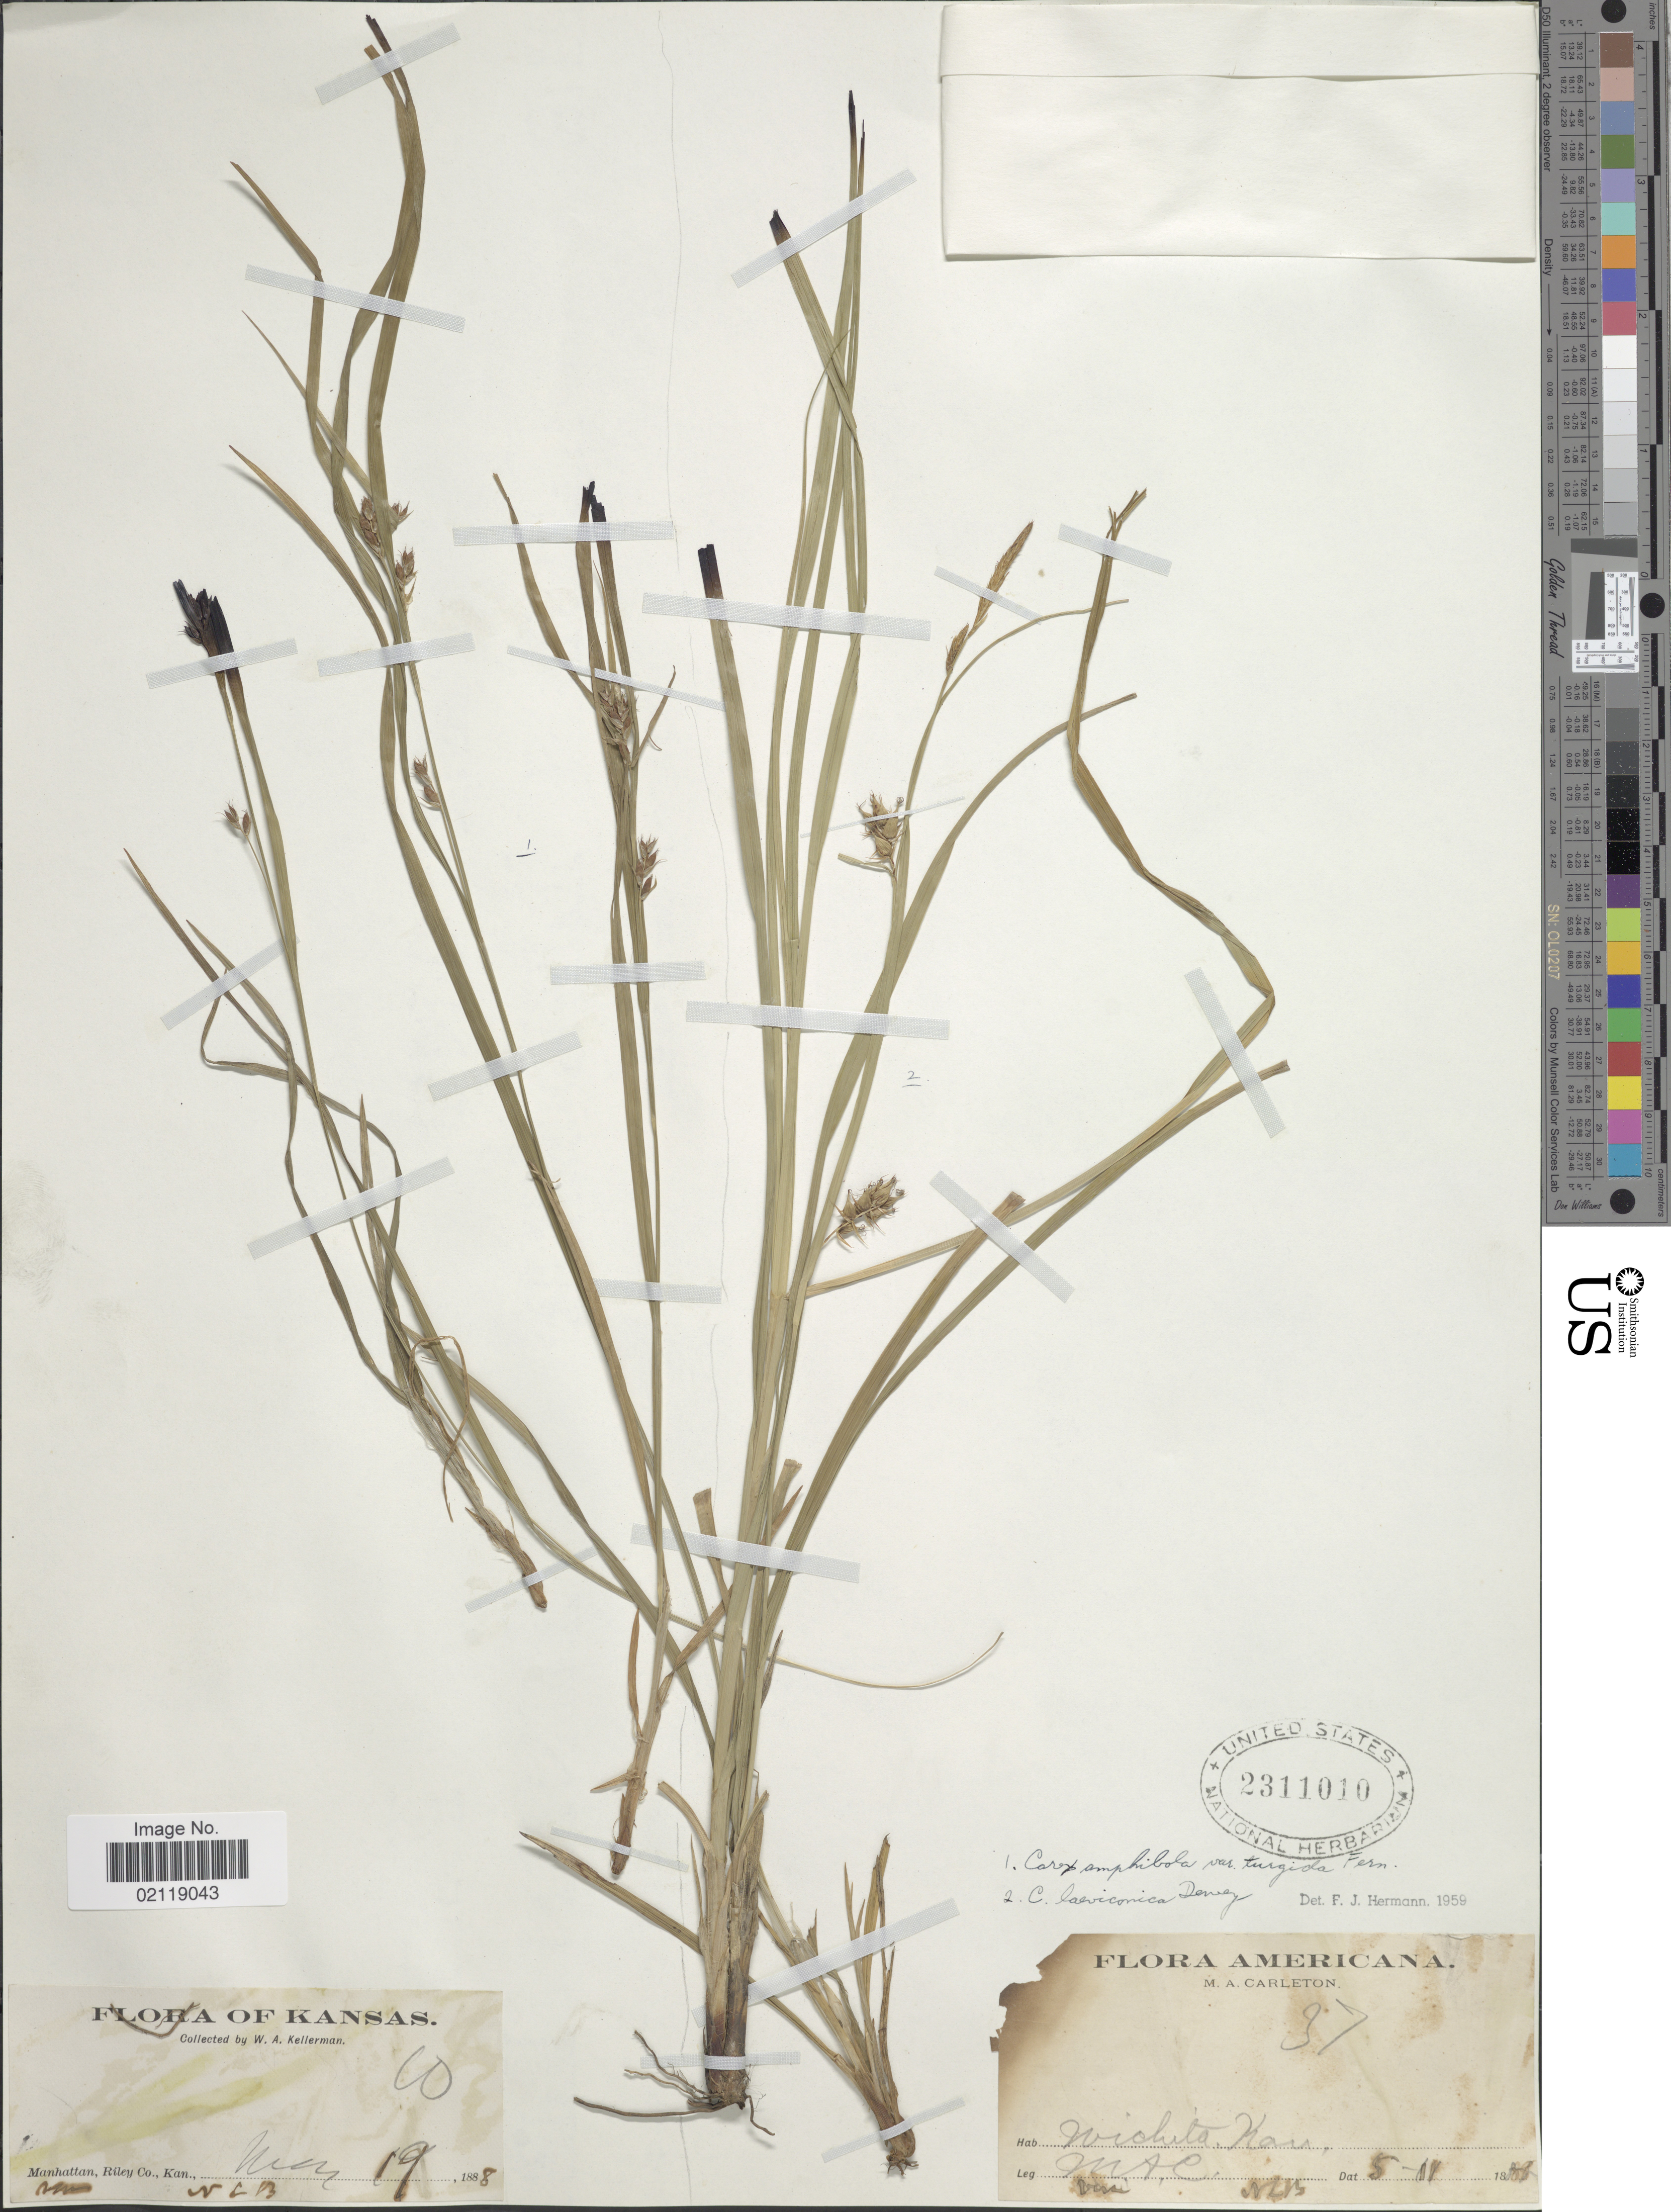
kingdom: Plantae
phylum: Tracheophyta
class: Liliopsida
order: Poales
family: Cyperaceae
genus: Carex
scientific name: Carex laeviconica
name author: Dewey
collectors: W. Kellerman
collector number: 10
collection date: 1888-05-19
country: United States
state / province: Kansas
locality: Manhattan, Riley Co., Kan.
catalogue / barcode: US 2311010